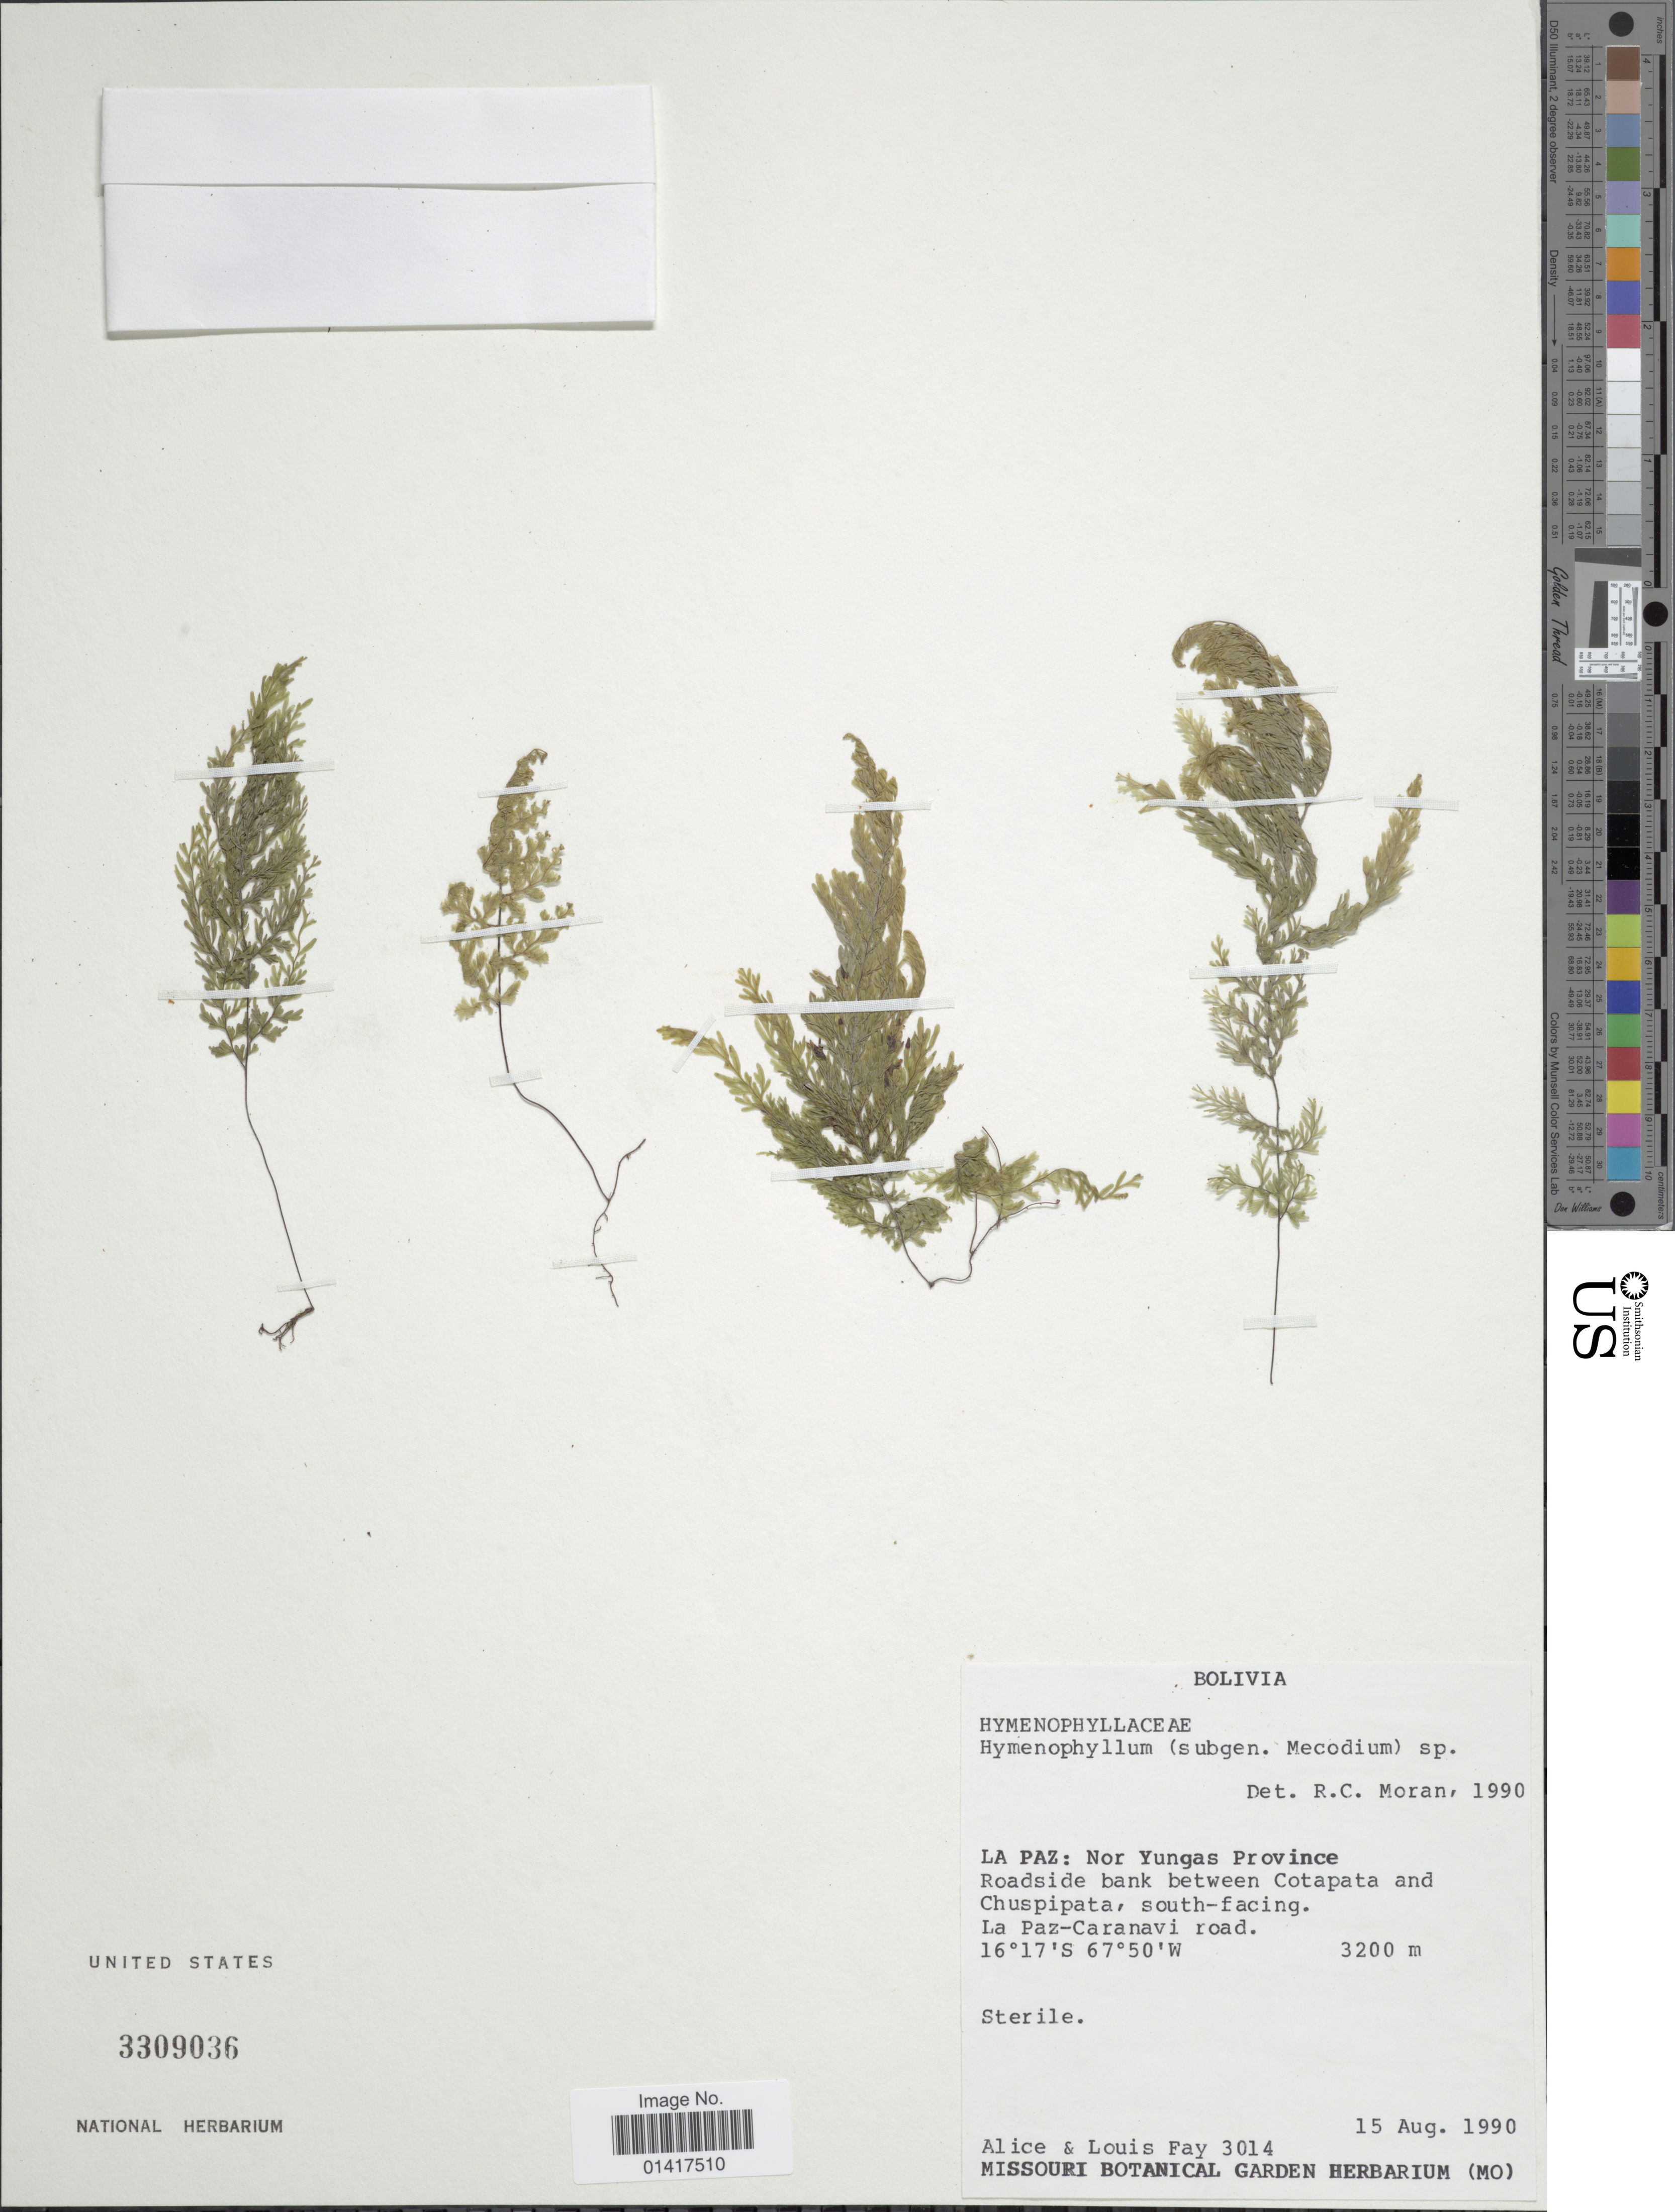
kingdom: Plantae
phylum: Tracheophyta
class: Polypodiopsida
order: Hymenophyllales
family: Hymenophyllaceae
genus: Hymenophyllum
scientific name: Hymenophyllum sp.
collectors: A. Fay & L. Fay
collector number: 3014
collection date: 1990-08-15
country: Bolivia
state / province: La Paz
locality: Nor Yungas Province. Roadside bank between Cotapata and Chuspipata, south-facing. La Paz-Caranavi road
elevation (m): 3200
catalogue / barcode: US 3309036